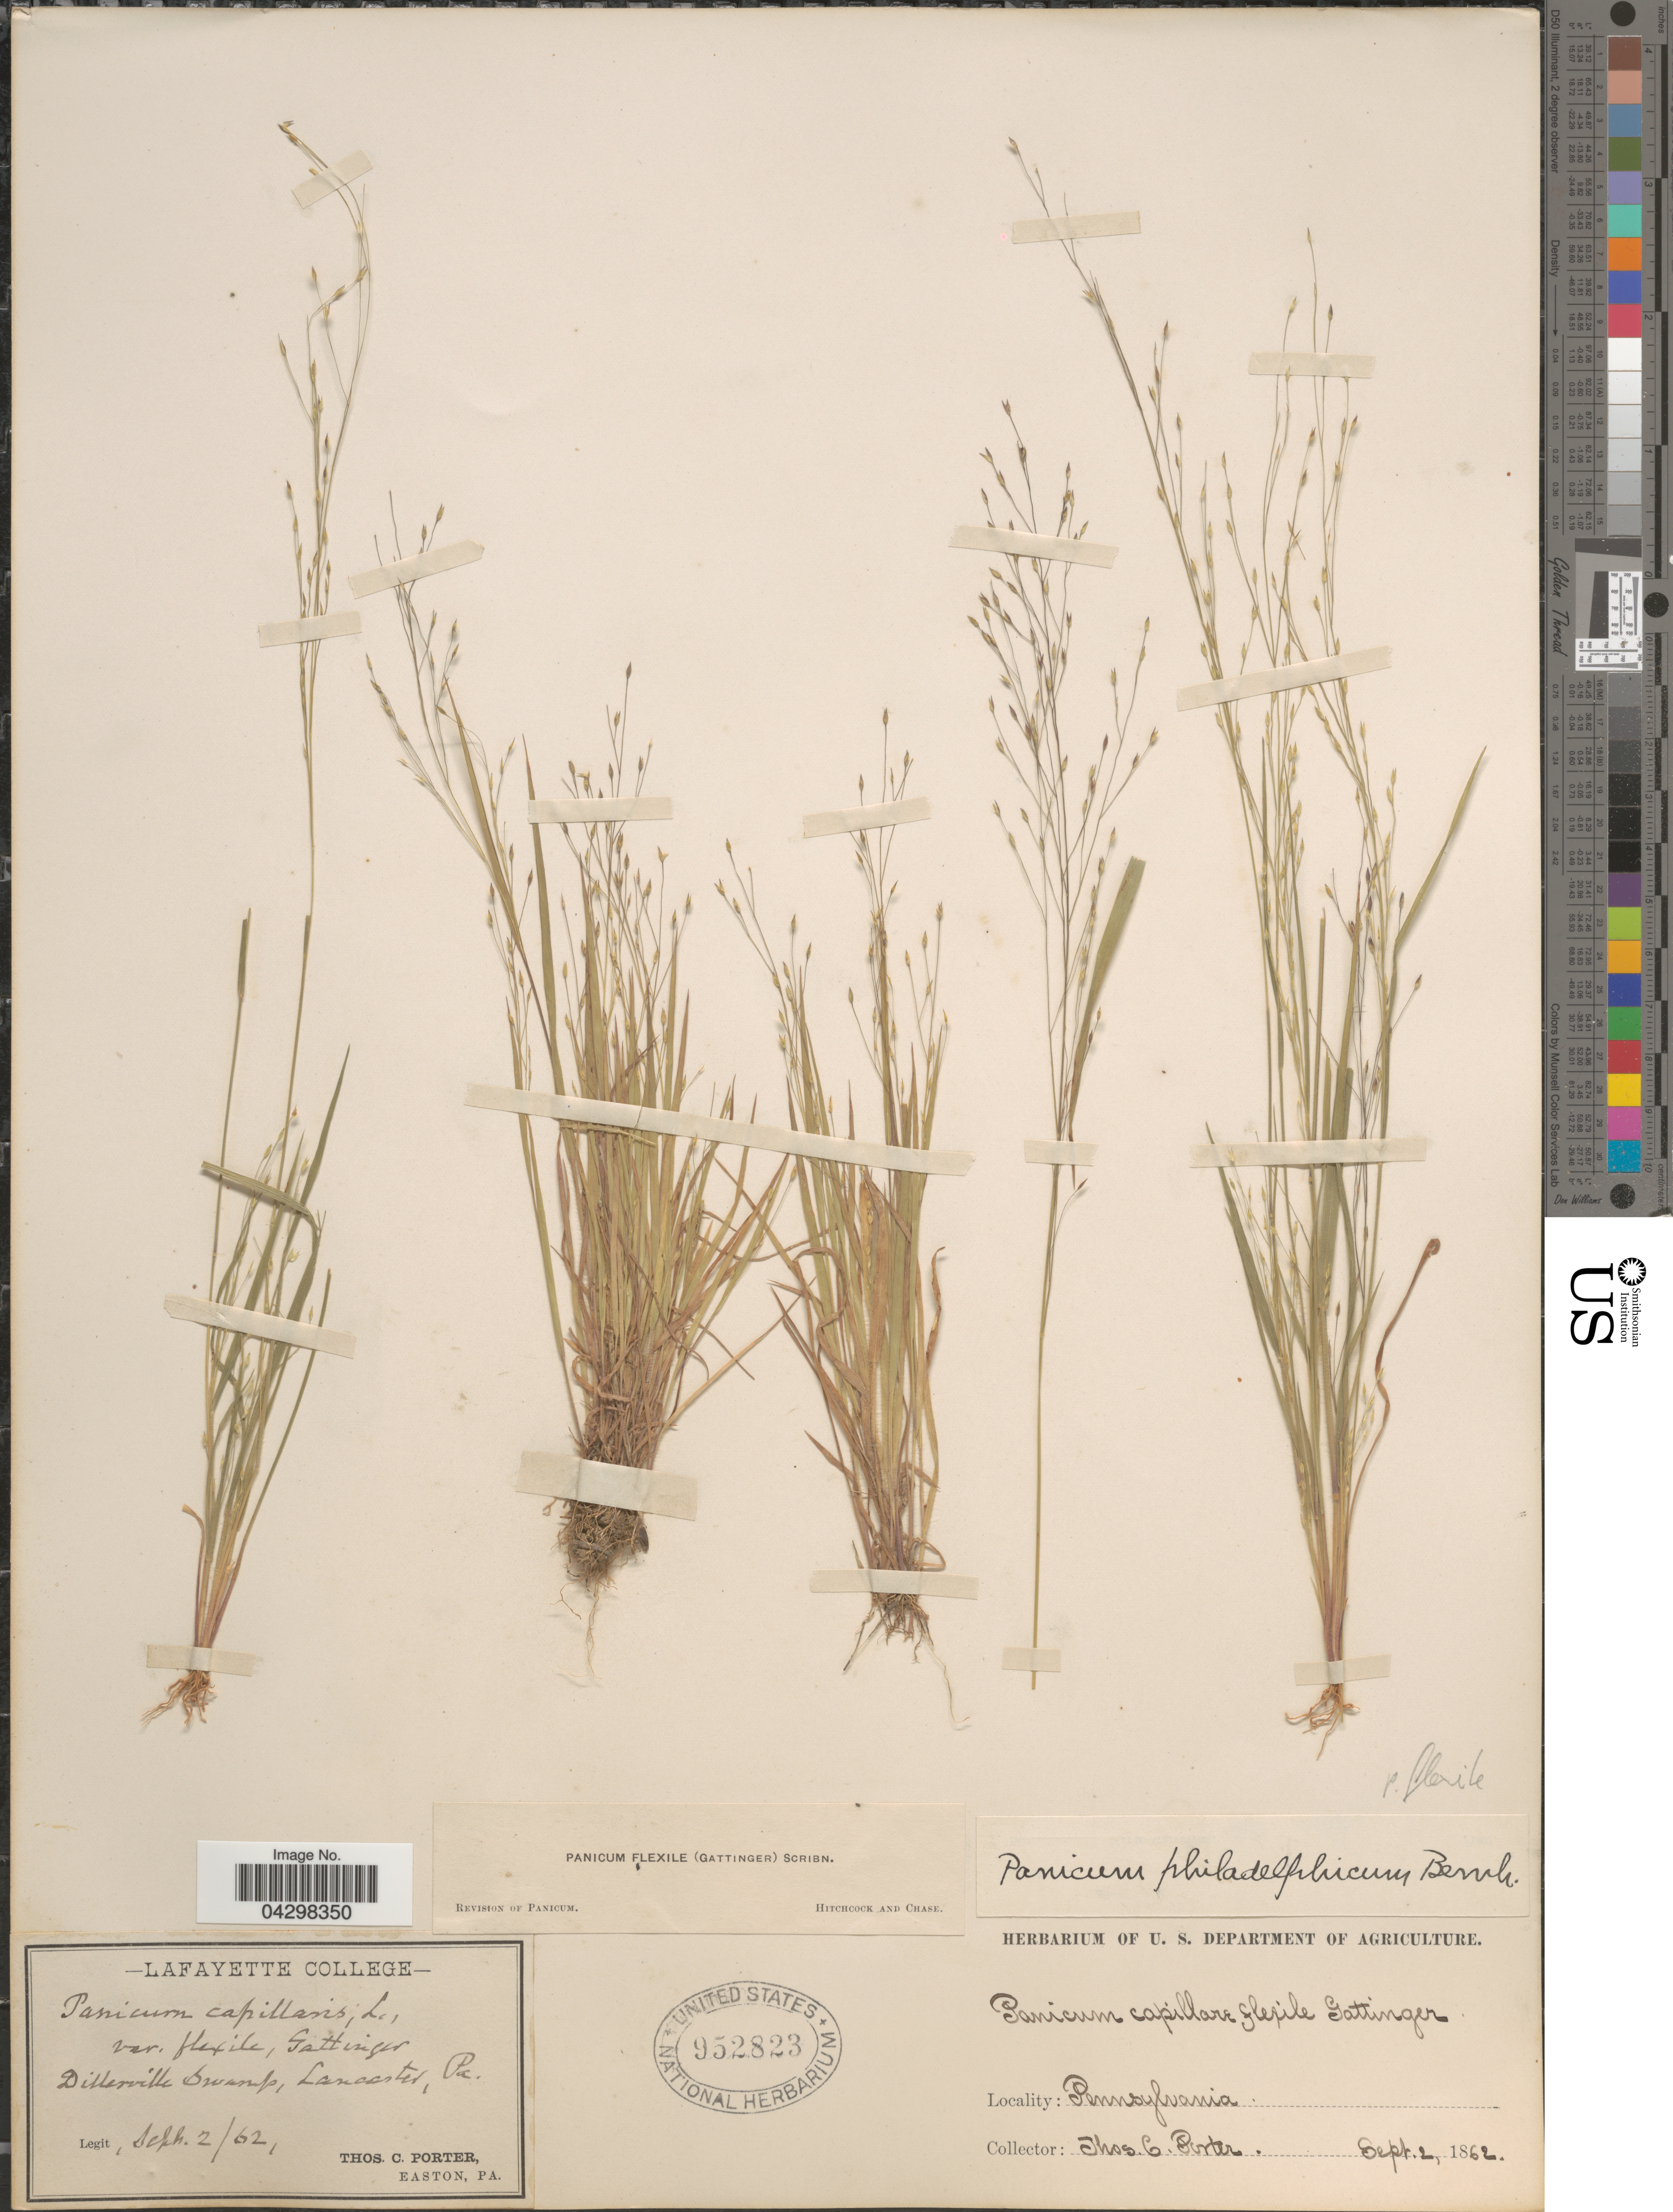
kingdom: Plantae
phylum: Tracheophyta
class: Liliopsida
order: Poales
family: Poaceae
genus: Panicum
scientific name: Panicum flexile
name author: (Gatt.) Scribn.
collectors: T. Porter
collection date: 1862-09-02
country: United States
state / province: Pennsylvania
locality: Dillerville Swamp, Lancaster.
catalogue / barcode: US 952823